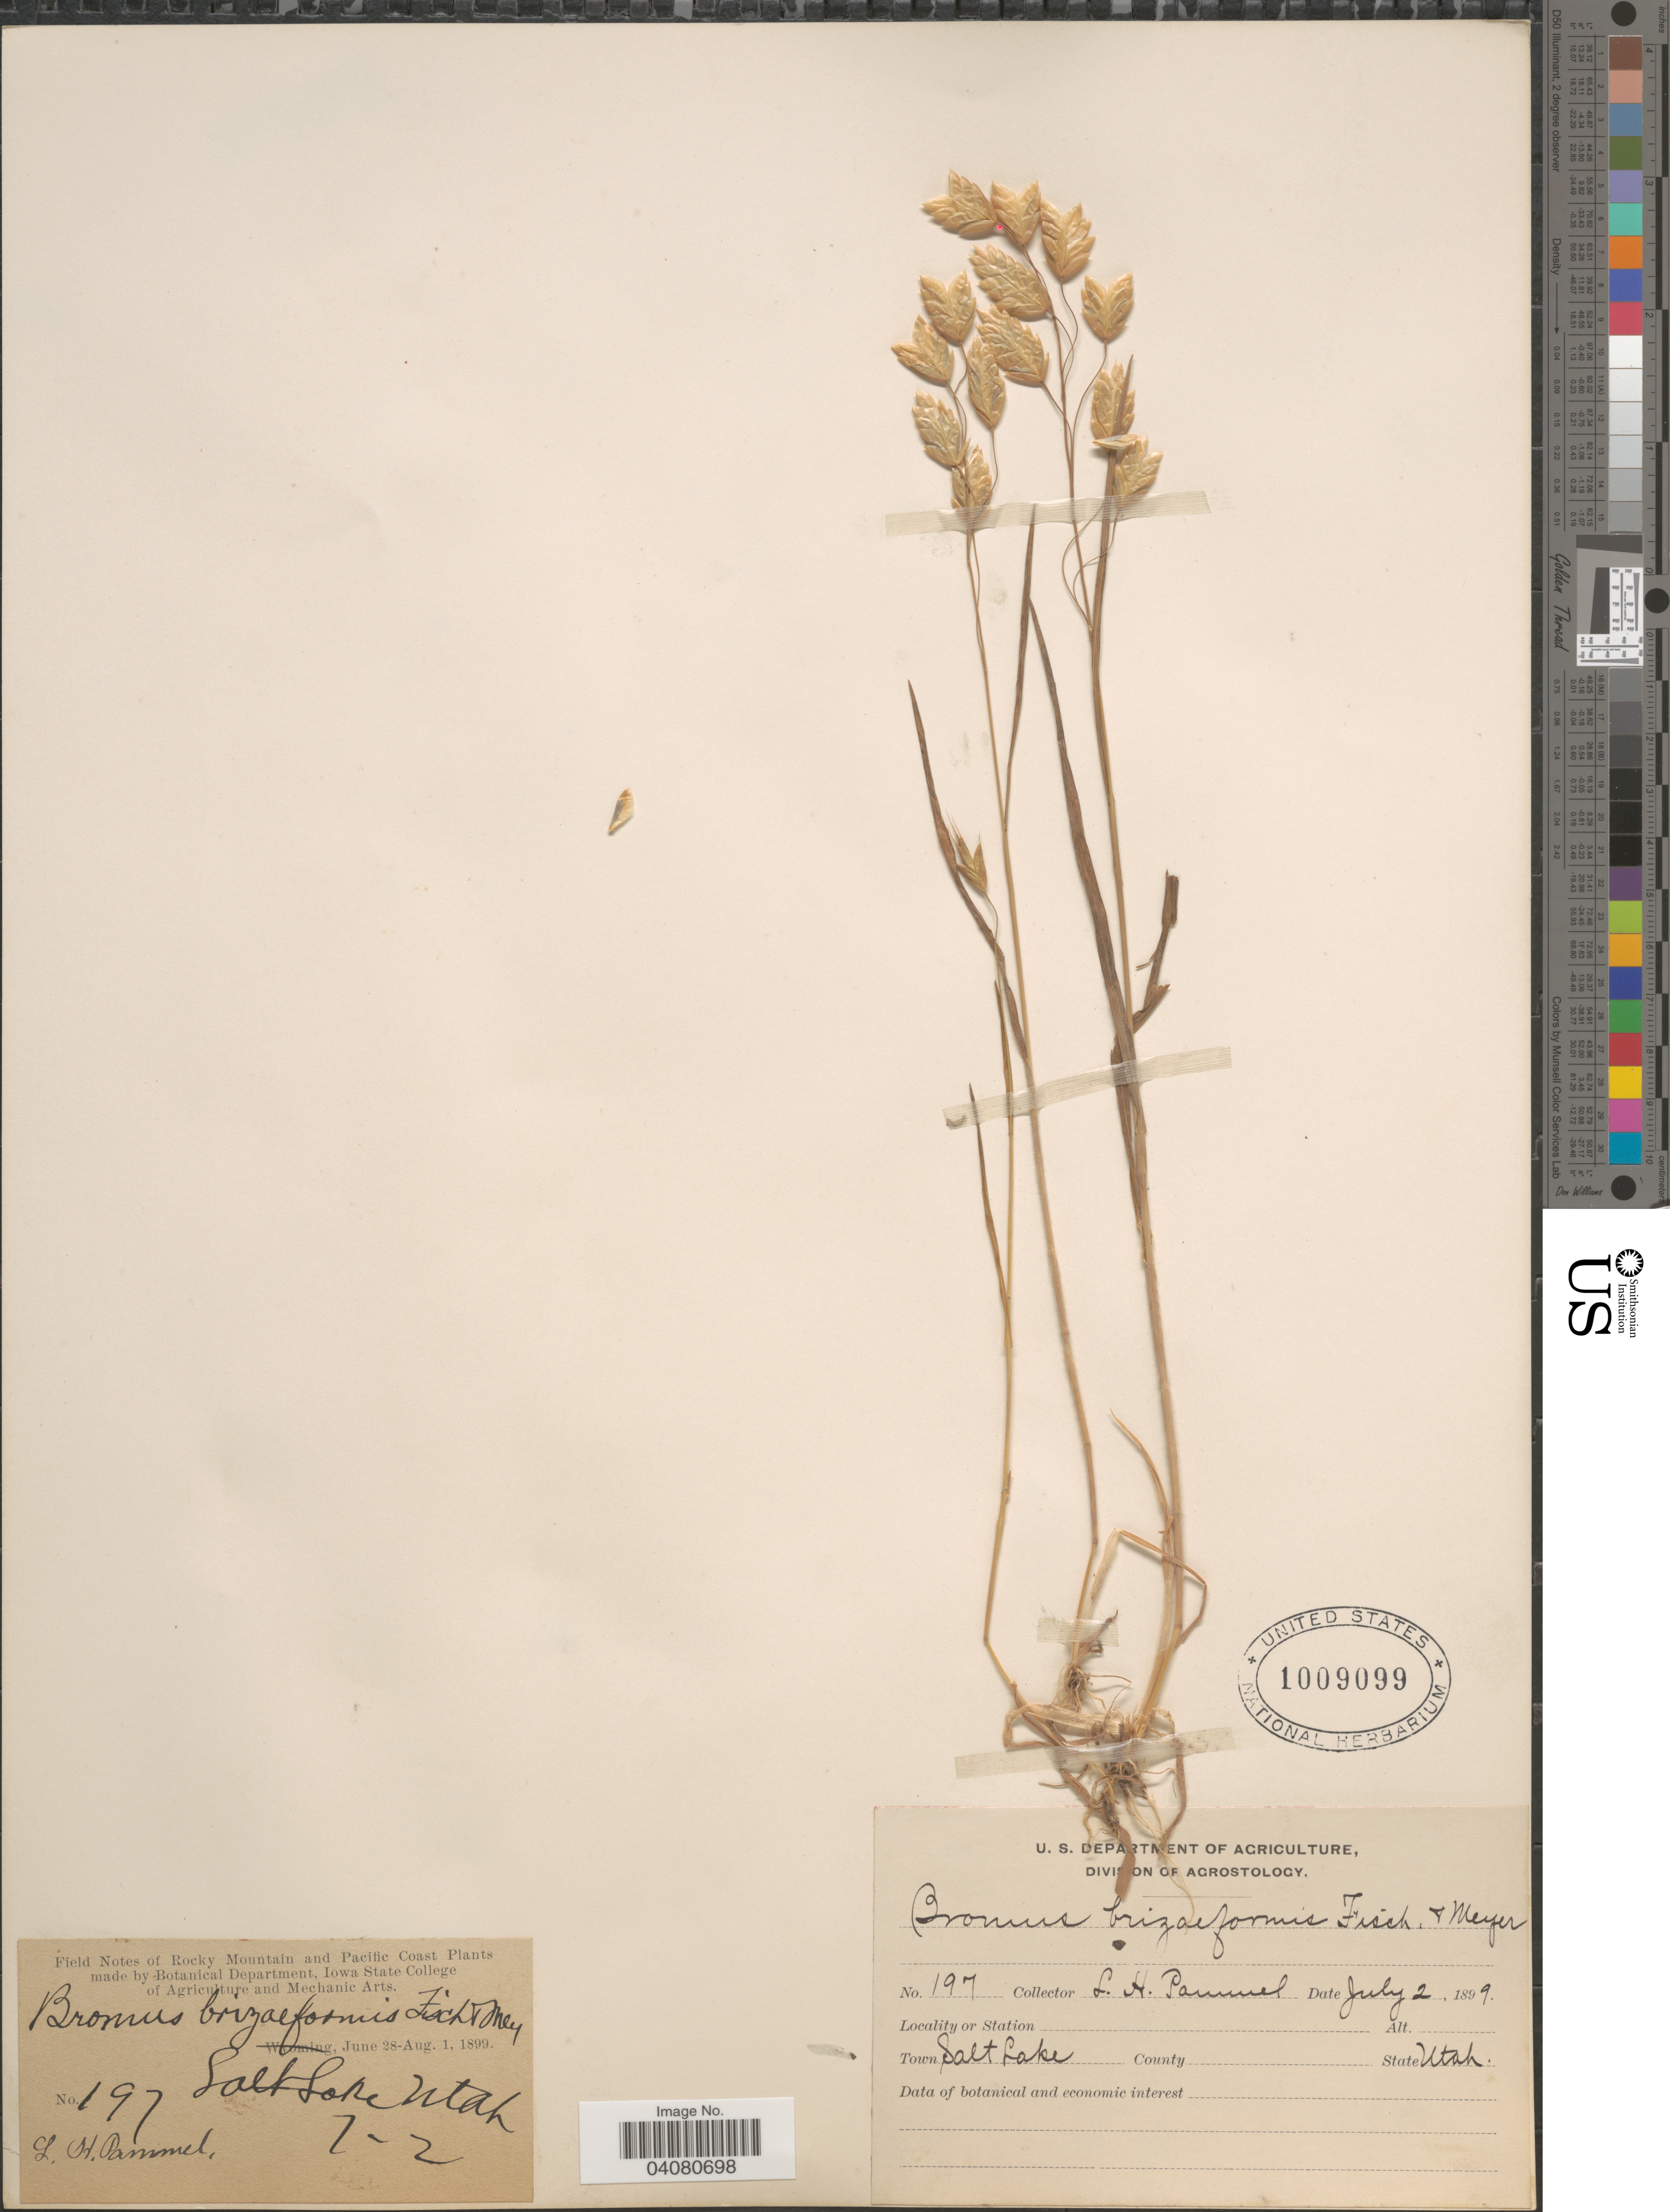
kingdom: Plantae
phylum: Tracheophyta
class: Liliopsida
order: Poales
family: Poaceae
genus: Bromus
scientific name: Bromus briziformis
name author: Fisch. & C.A. Mey.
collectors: L. Pammel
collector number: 197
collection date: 1899-07-02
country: United States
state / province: Utah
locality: Town Salt Lake.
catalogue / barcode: US 1009099